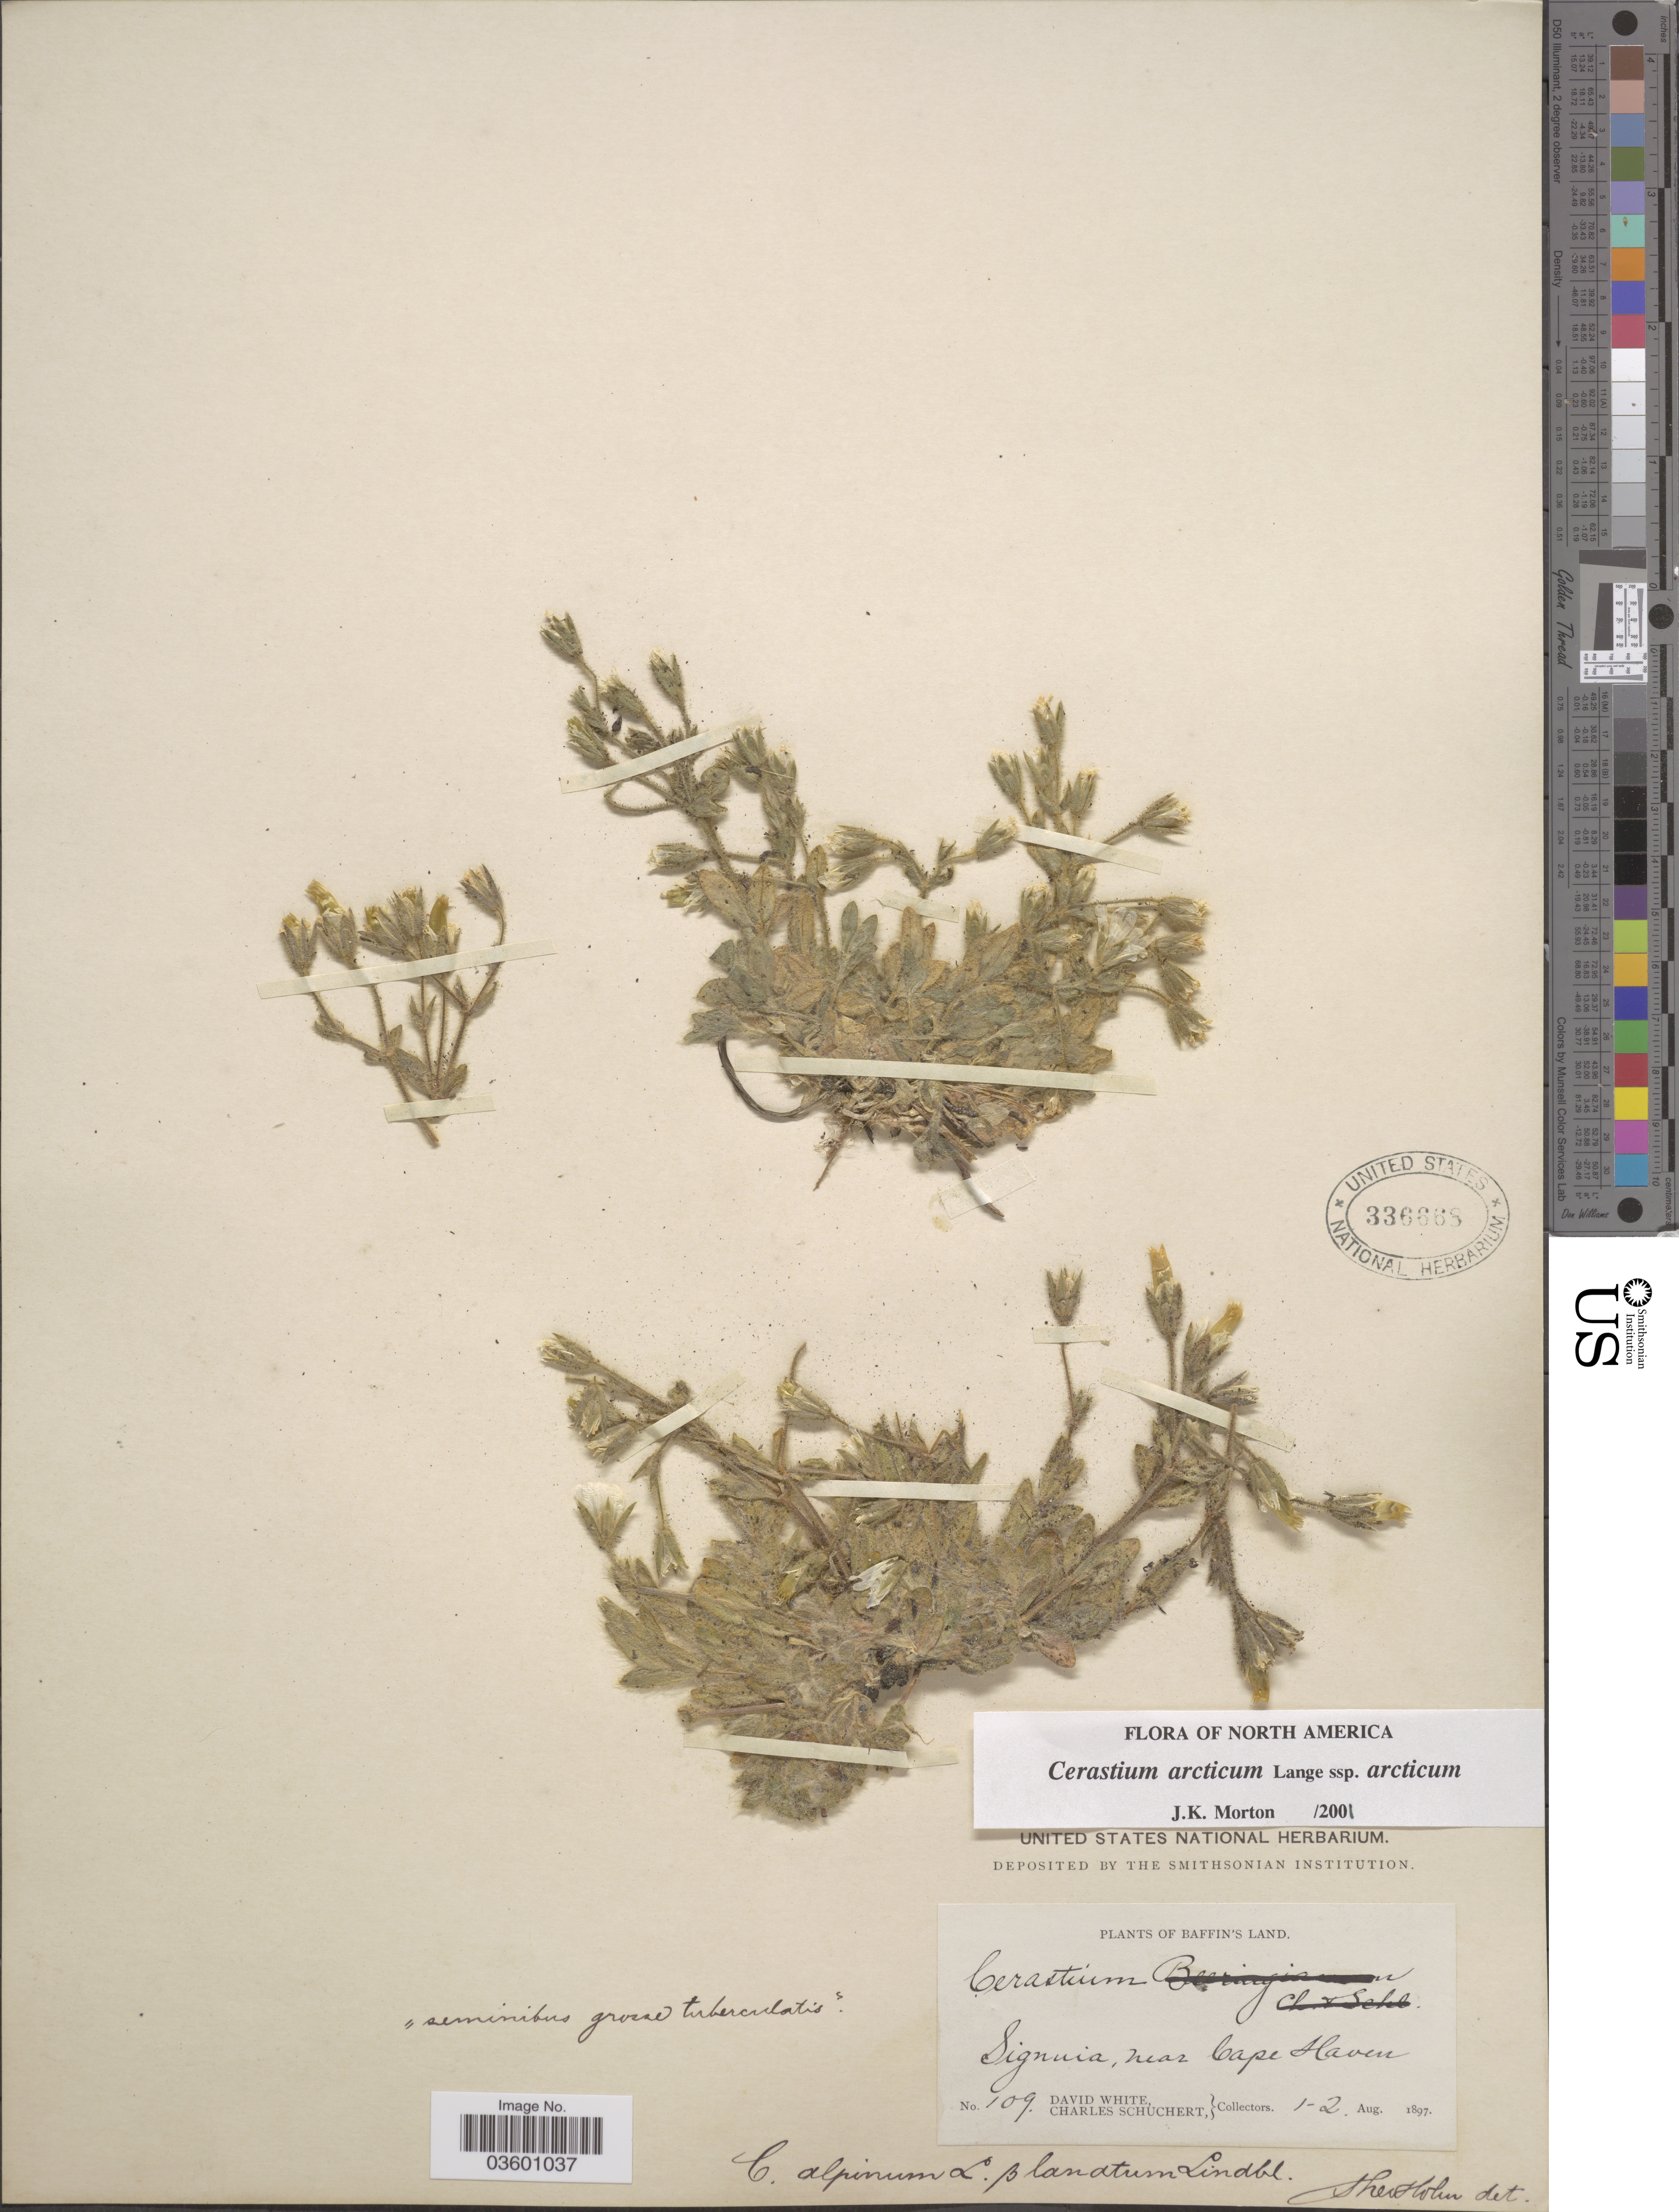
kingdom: Plantae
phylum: Tracheophyta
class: Magnoliopsida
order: Caryophyllales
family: Caryophyllaceae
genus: Cerastium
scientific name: Cerastium arcticum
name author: Lange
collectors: D. White & C. Schuchert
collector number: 109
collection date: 1897-08-01/1897-08-02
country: Canada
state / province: Nunavut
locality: Baffin's Land. Signuia, near Cape Haven.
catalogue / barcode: US 336668